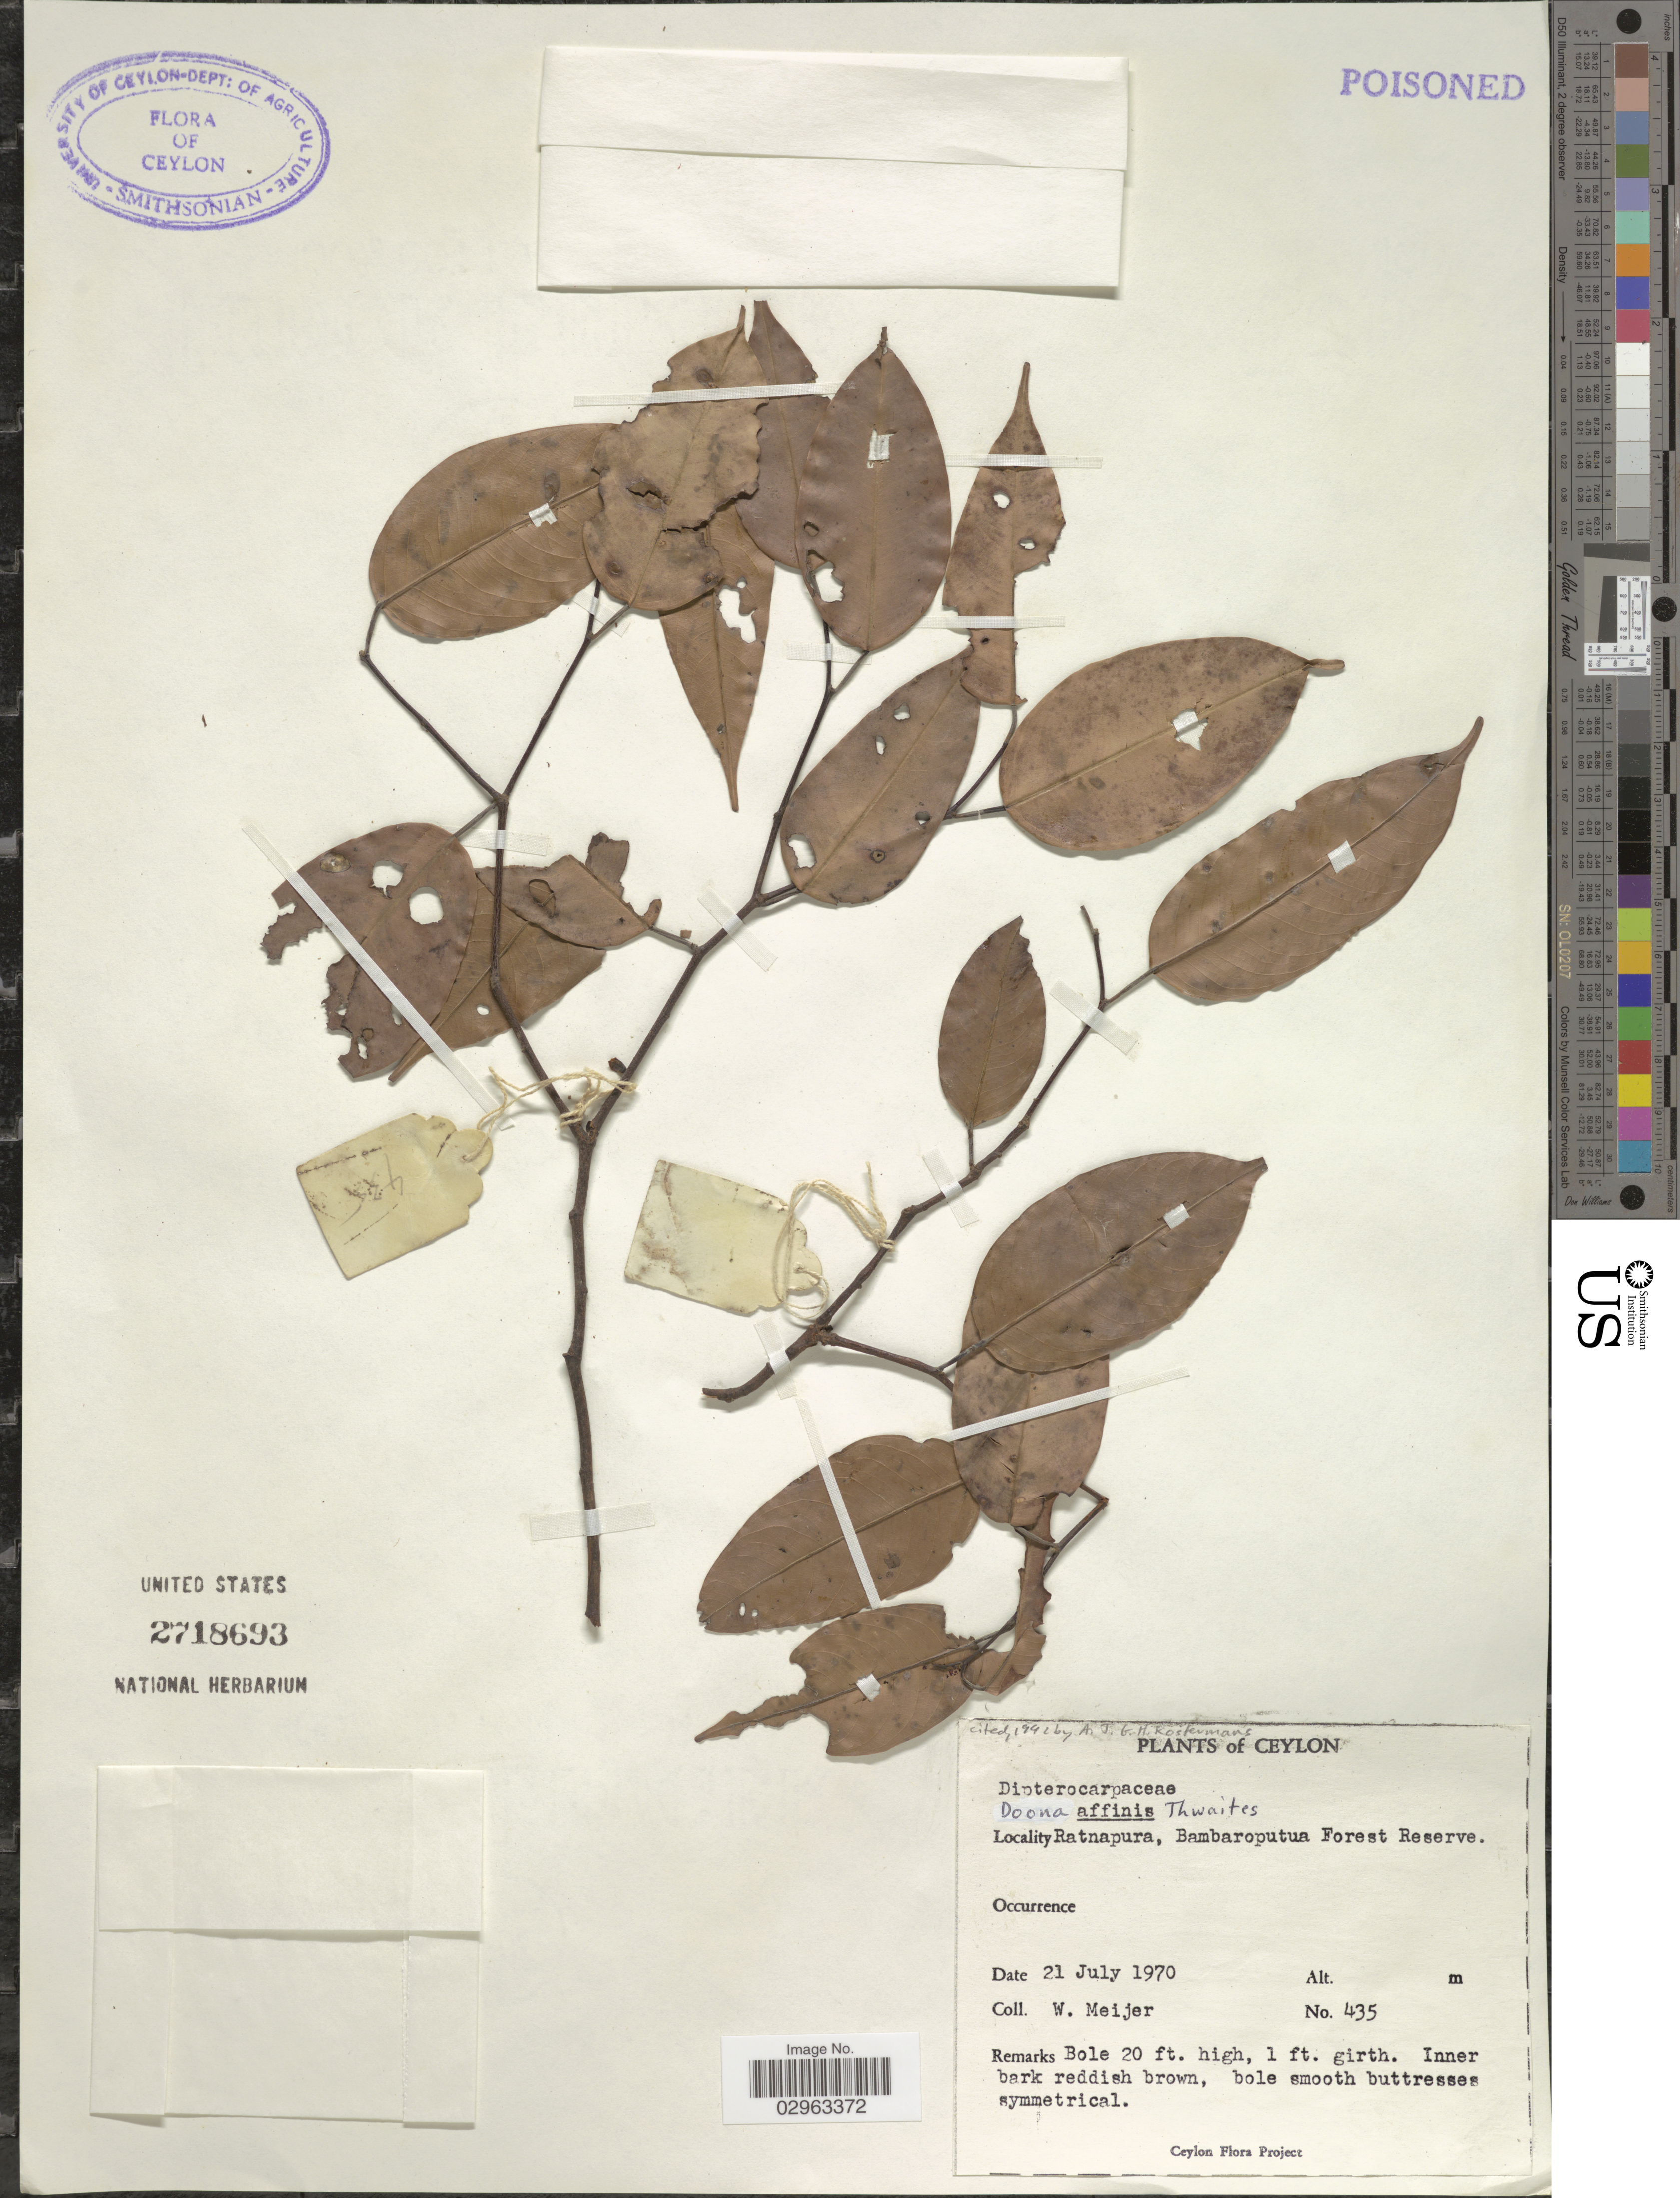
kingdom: Plantae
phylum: Tracheophyta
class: Magnoliopsida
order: Malvales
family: Dipterocarpaceae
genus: Doona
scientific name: Doona affinis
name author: Thwaites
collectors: W. Meijer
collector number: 435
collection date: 1970-07-21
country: Sri Lanka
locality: Ceylon, Ratnapura, Bambaroputua Forest Reserve.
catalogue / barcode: US 2718693